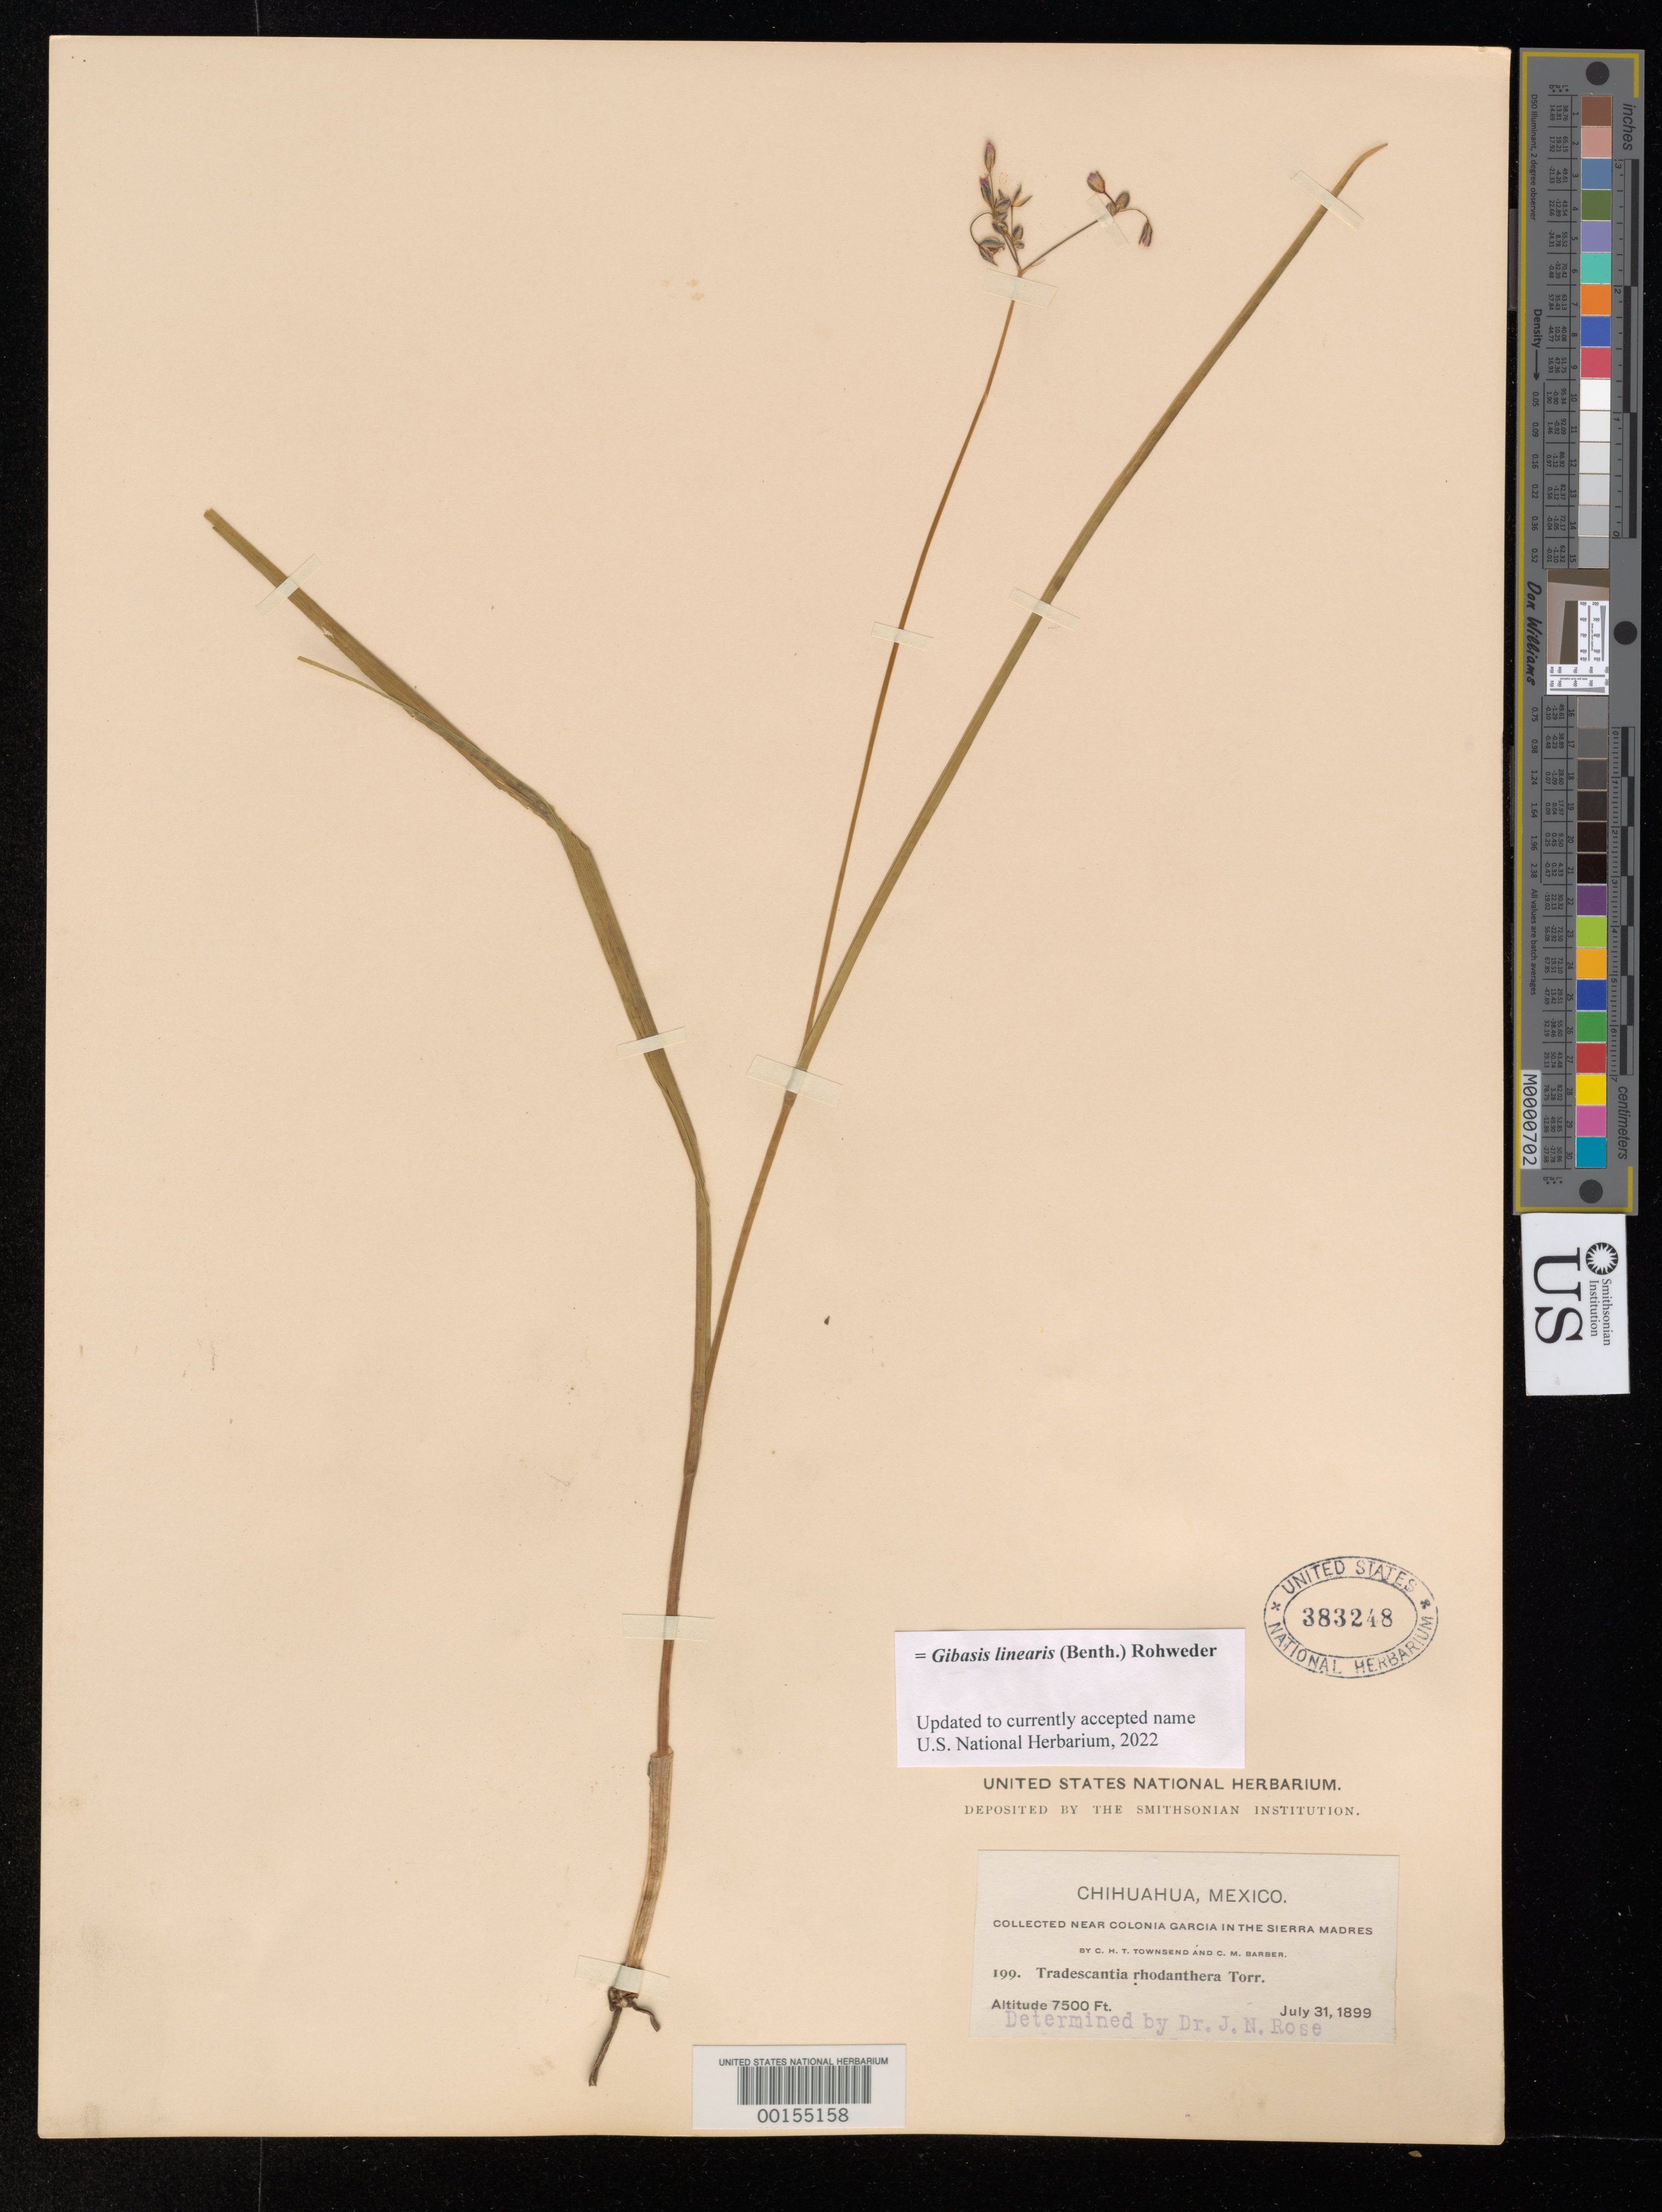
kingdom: Plantae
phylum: Tracheophyta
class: Liliopsida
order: Commelinales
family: Commelinaceae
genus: Gibasis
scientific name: Gibasis linearis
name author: (Benth.) Rohweder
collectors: C. H. T. Townsend & C. Barber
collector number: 199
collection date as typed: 31 Jul 1899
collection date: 1899-07-31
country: Mexico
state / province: Chihuahua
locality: Near Colonia Garcia, Sierra Madres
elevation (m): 2288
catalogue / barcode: US 383248